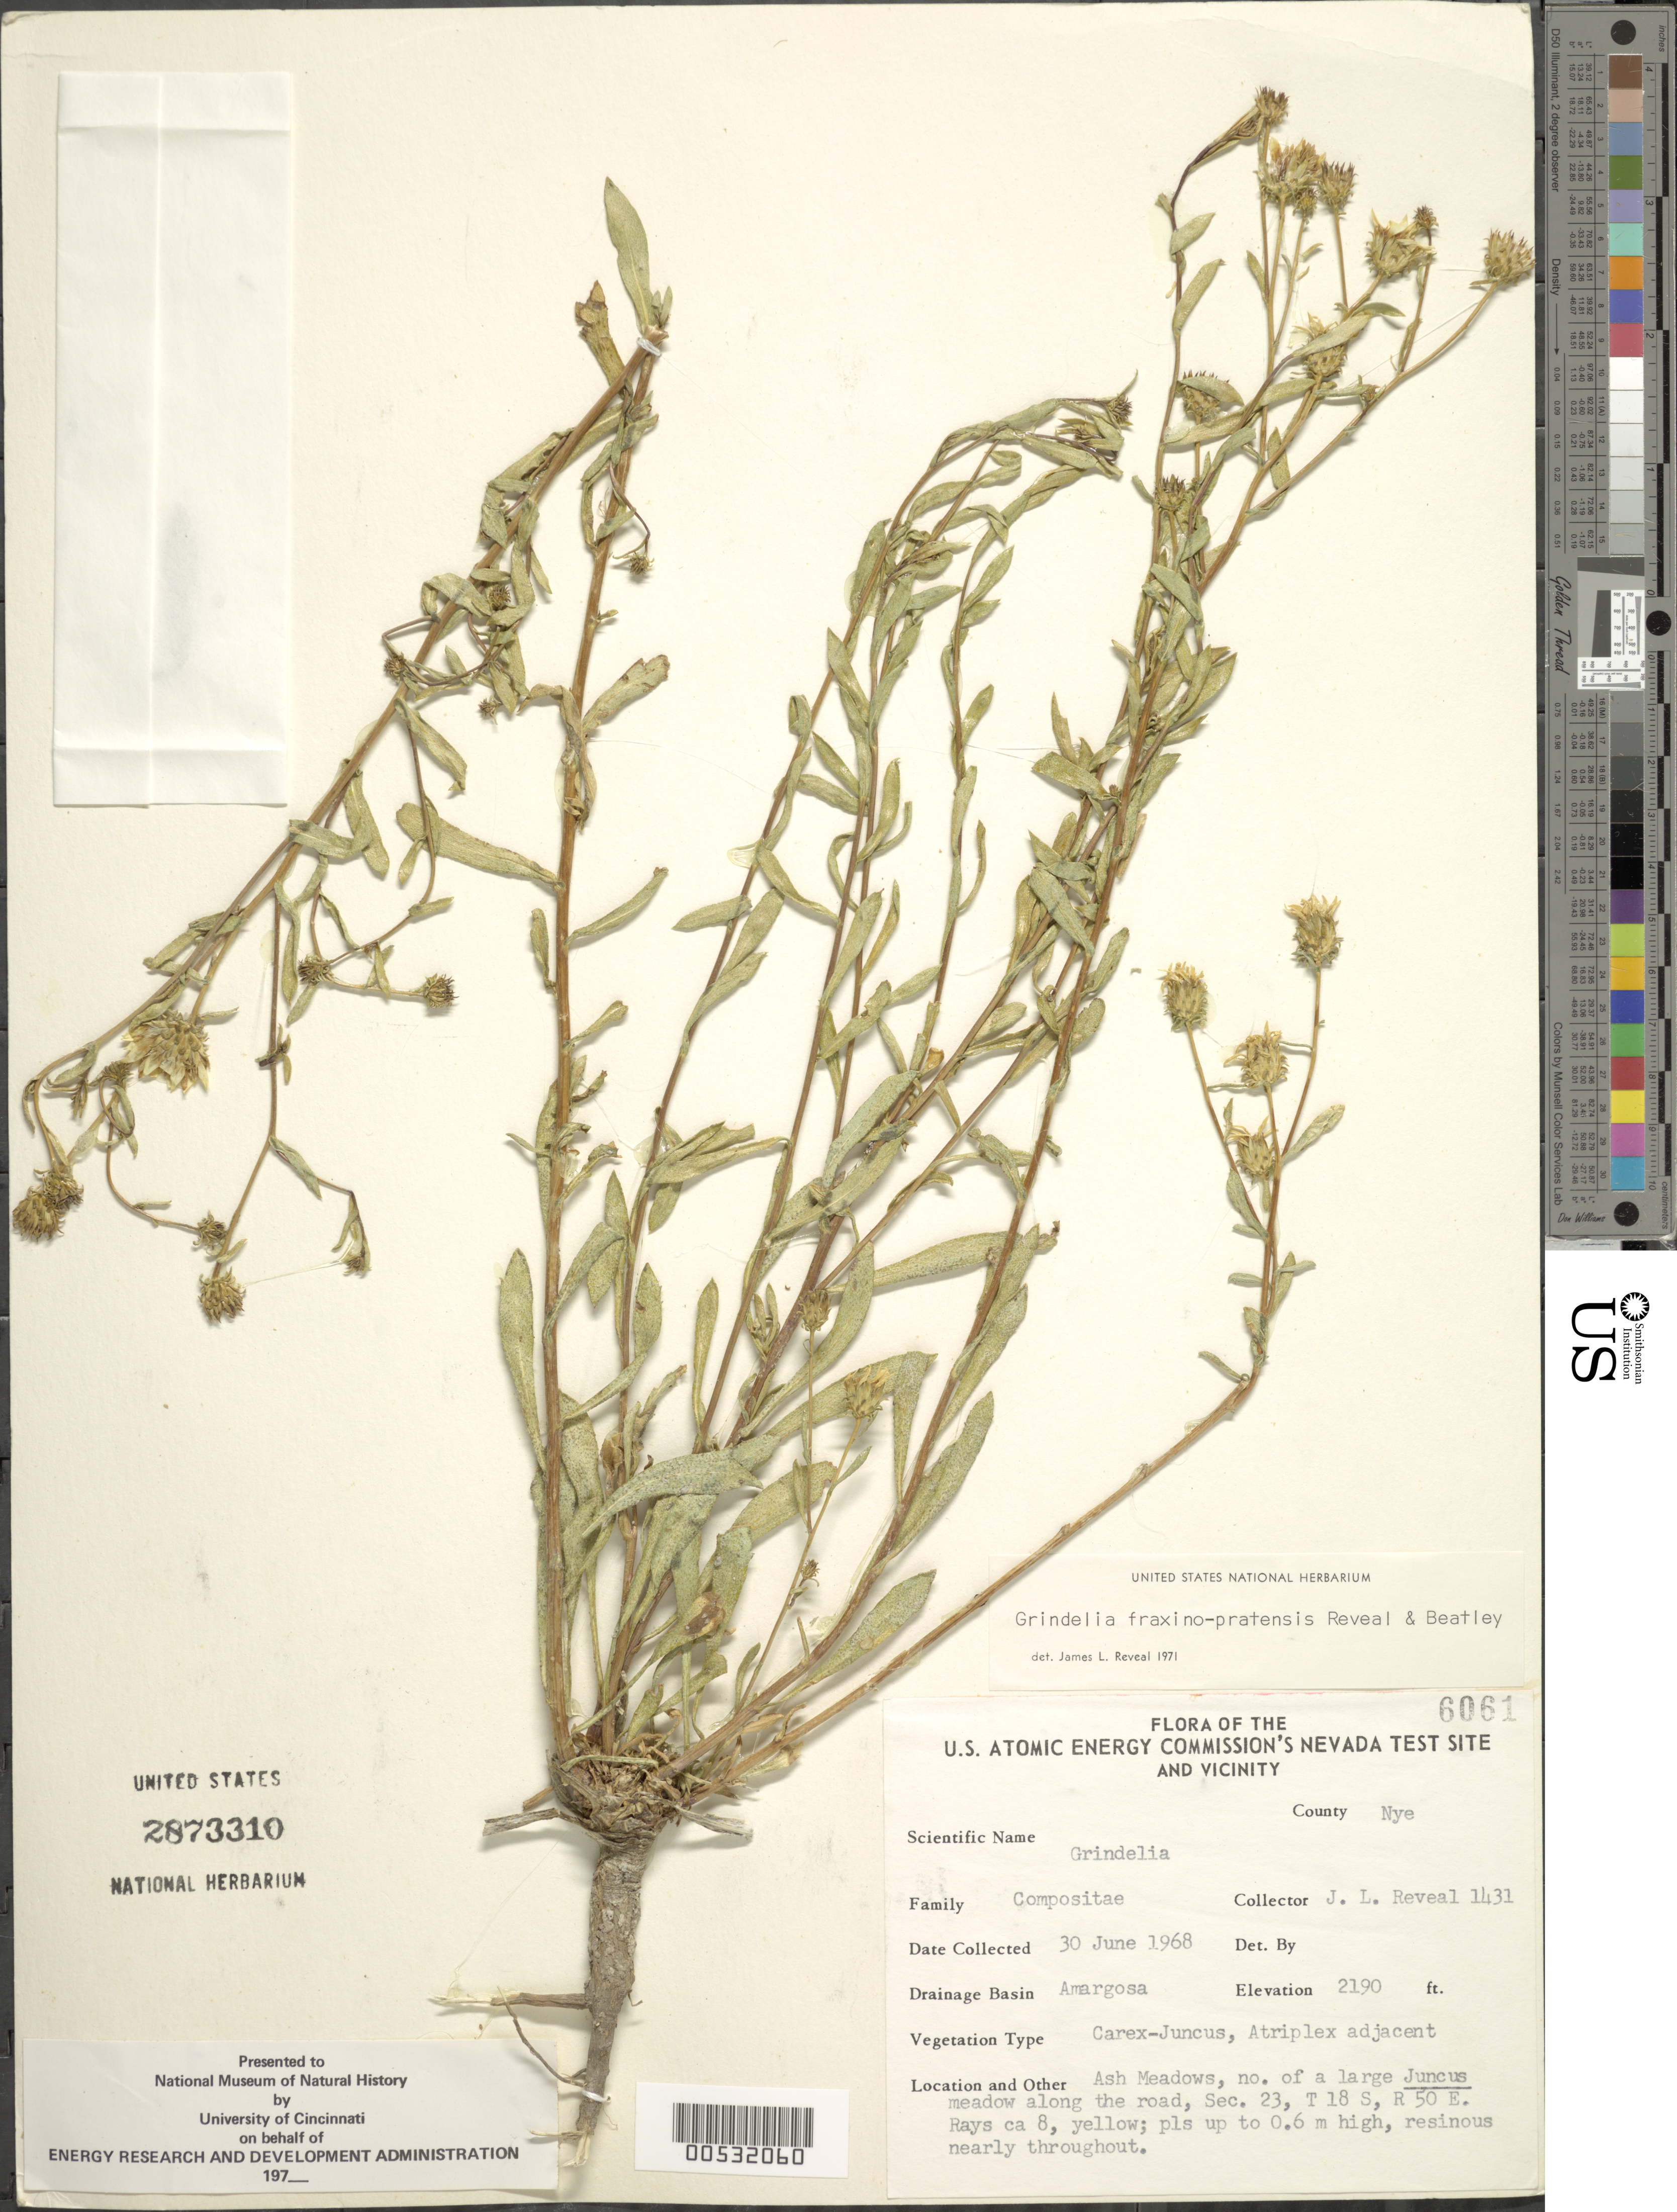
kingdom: Plantae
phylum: Tracheophyta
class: Magnoliopsida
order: Asterales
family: Asteraceae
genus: Grindelia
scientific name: Grindelia fraxino-pratensis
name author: Reveal & Beatley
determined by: Reveal, J. L.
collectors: J. L. Reveal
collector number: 1431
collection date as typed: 30 Jun 1968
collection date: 1968-06-30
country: United States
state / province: Nevada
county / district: Nye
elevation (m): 667.5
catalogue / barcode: US 2873310